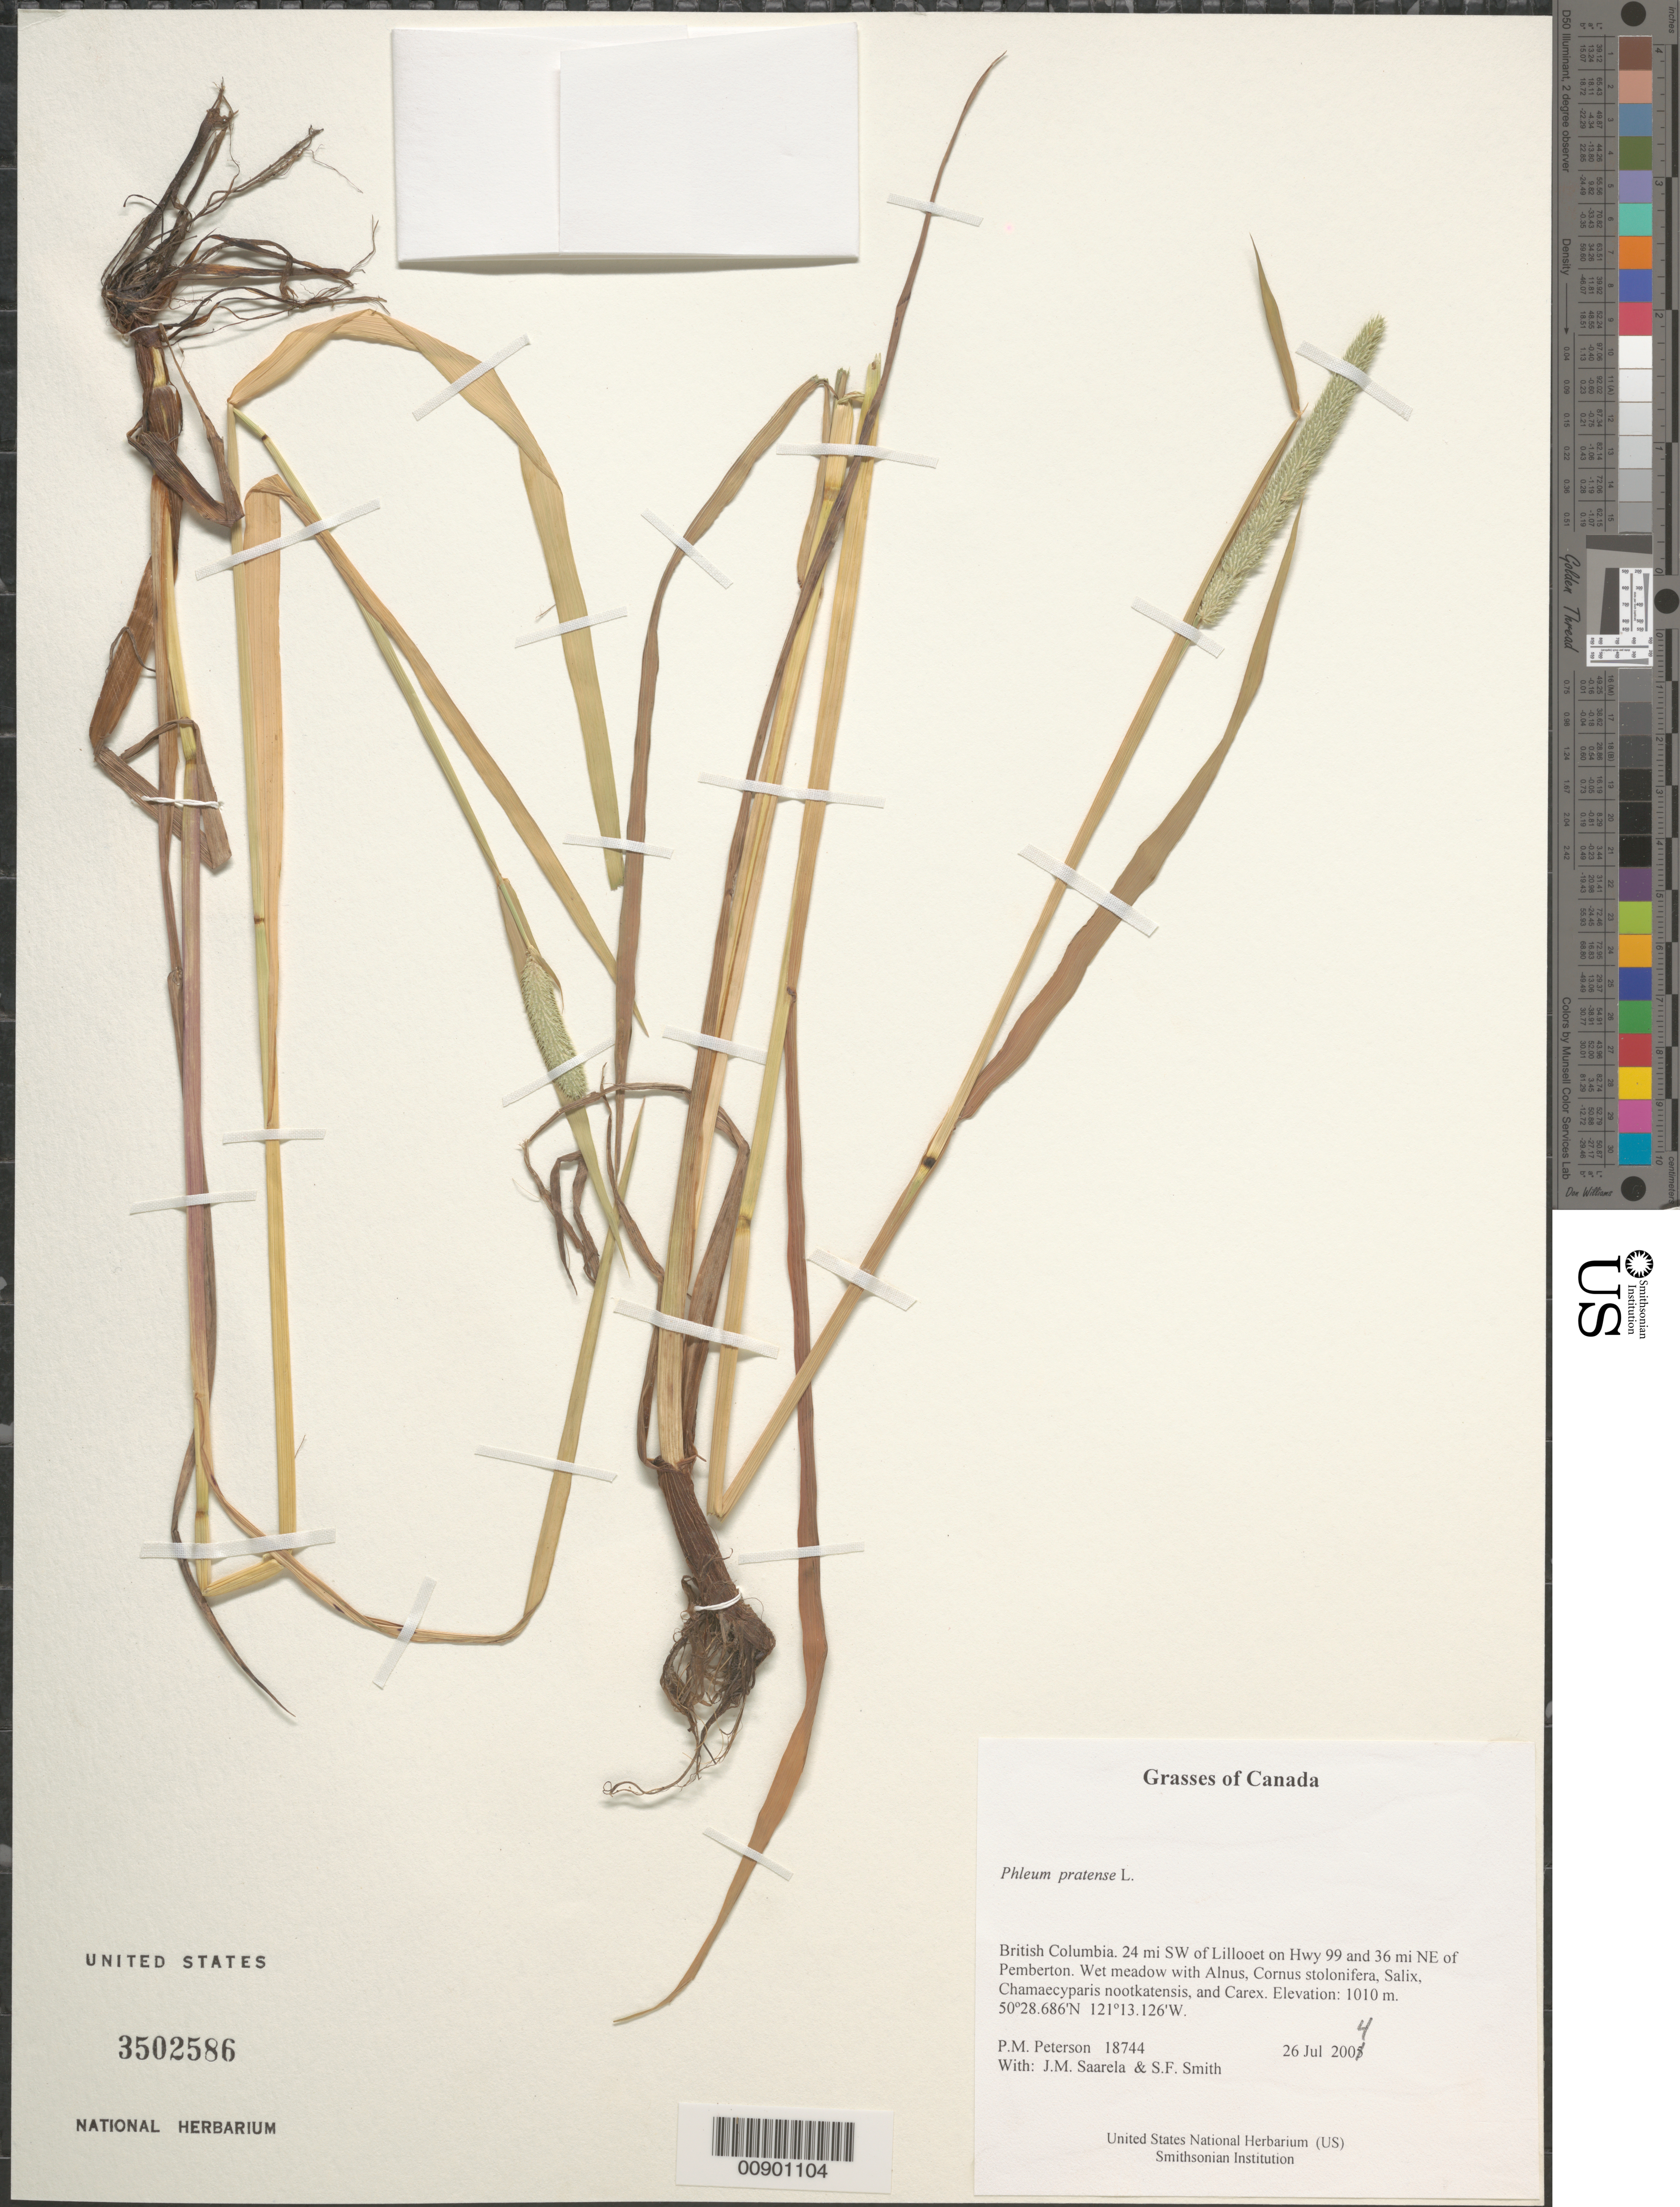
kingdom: Plantae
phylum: Tracheophyta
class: Liliopsida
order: Poales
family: Poaceae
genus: Phleum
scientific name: Phleum pratense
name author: L.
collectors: P. M. Peterson, J. Saarela & S.F. Smith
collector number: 18744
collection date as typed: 26 Jul 2004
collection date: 2004-07-26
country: Canada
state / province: British Columbia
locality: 24 mi SW of Lillooet on Hwy 99 and 36 mi NE of Pemberton. Wet meadow with Alnus, Cornus stolonifera, Salix, Chamaecyparis nootkatensis, and Carex.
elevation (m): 1010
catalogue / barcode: US 3502586